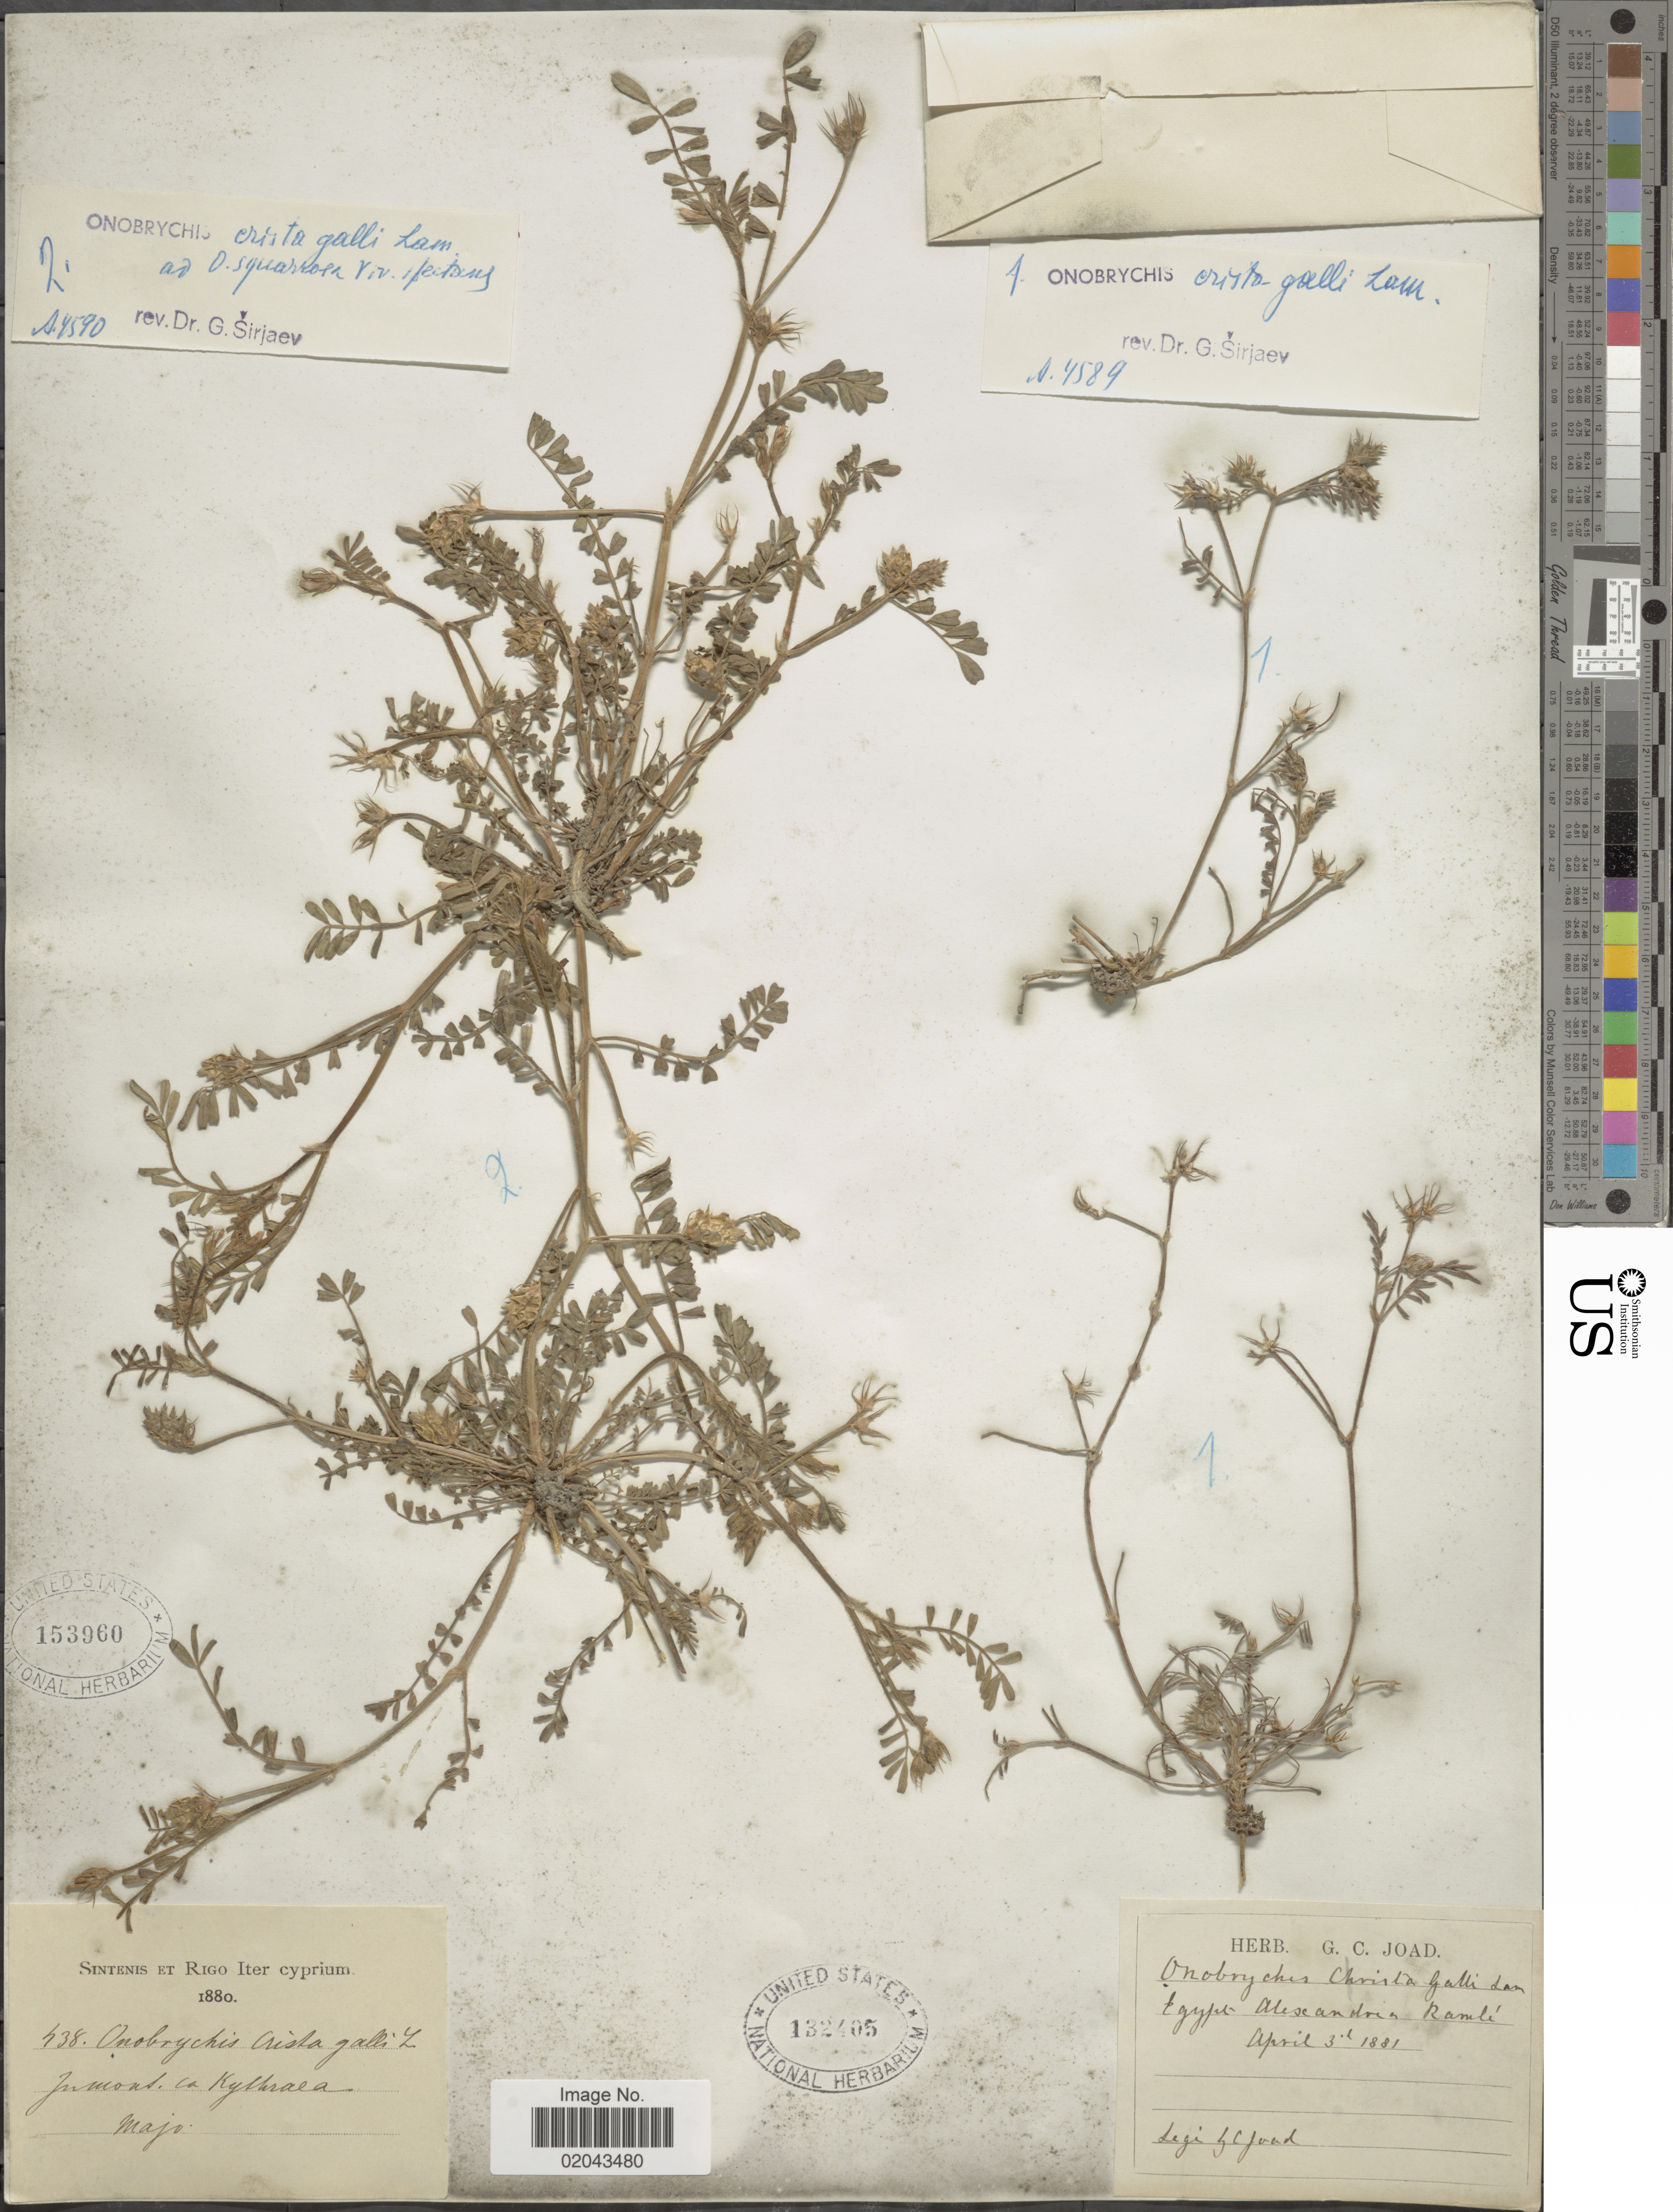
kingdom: Plantae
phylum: Tracheophyta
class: Magnoliopsida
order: Fabales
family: Fabaceae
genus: Onobrychis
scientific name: Onobrychis crista-galli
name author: (L.) Lam.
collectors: -. Sintenis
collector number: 438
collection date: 1880-05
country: Greece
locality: Rigo Iter cyprium, In mont. ca Kythraea.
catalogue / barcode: US 153960